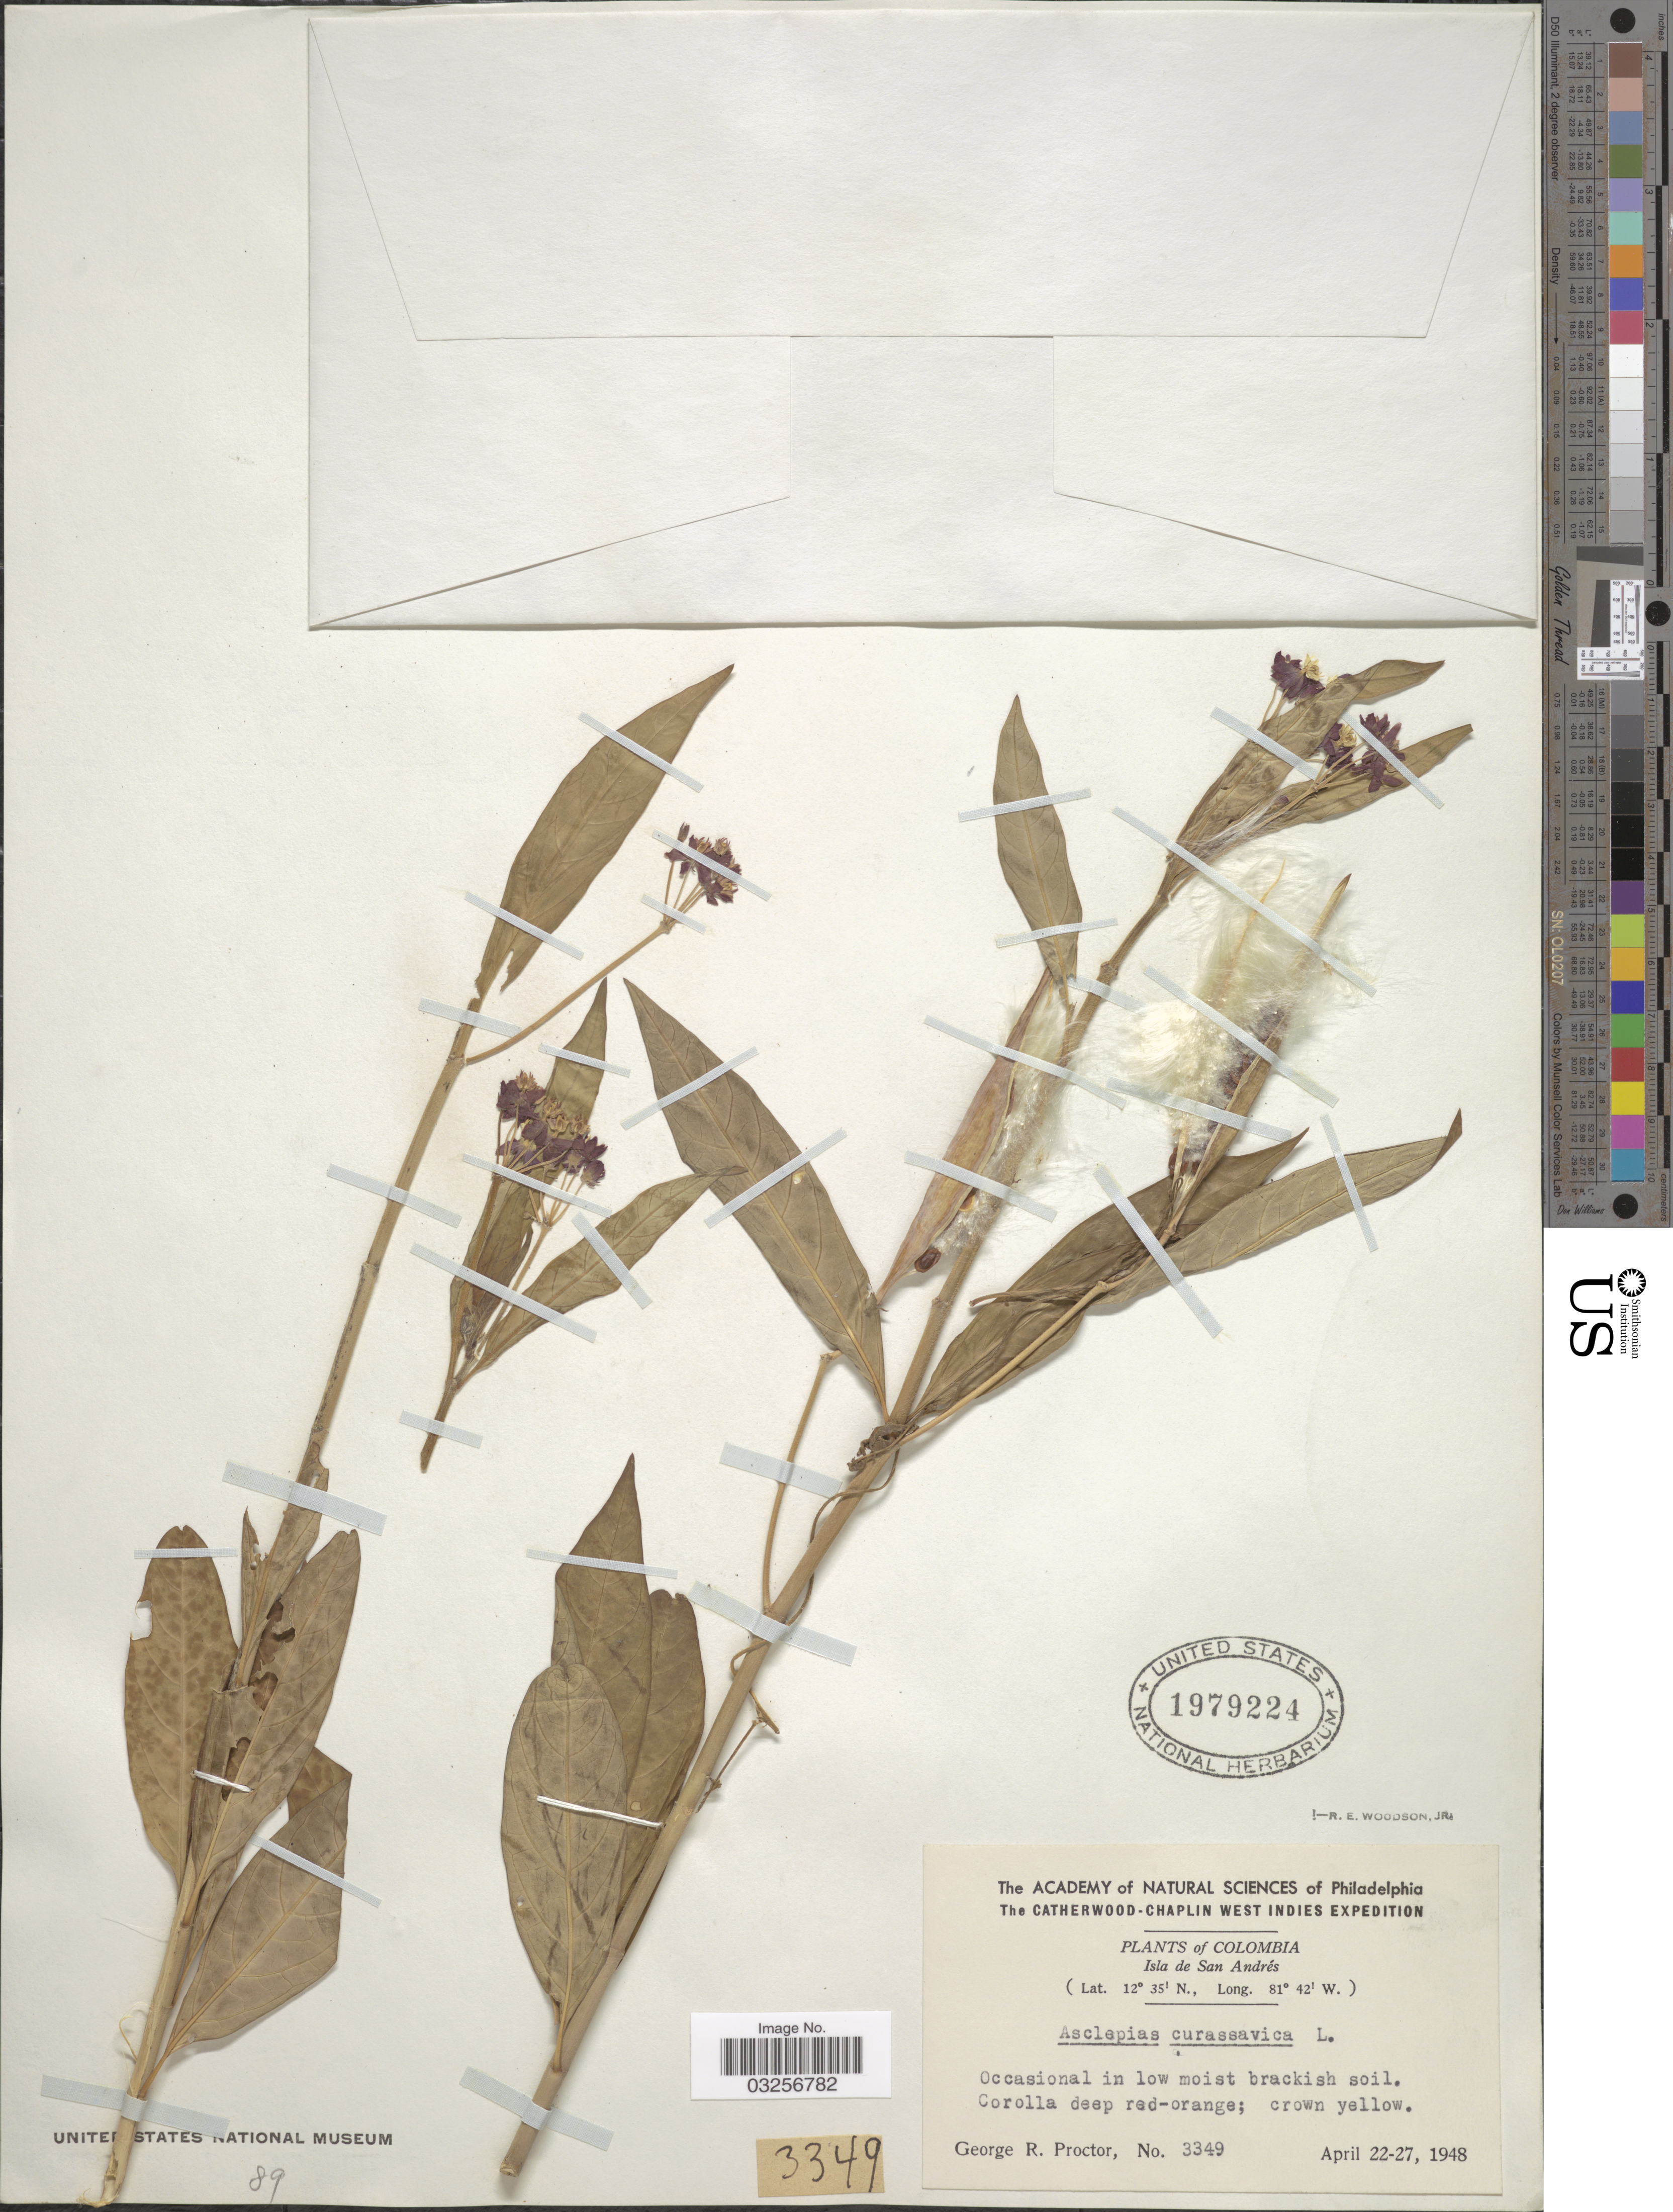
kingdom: Plantae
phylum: Tracheophyta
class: Magnoliopsida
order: Gentianales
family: Apocynaceae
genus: Asclepias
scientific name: Asclepias curassavica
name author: L.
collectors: G. Proctor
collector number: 3349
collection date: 1948-04-22/1948-04-27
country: Colombia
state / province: San Andres y Providencia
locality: Isla de San Andrés.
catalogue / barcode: US 1979224